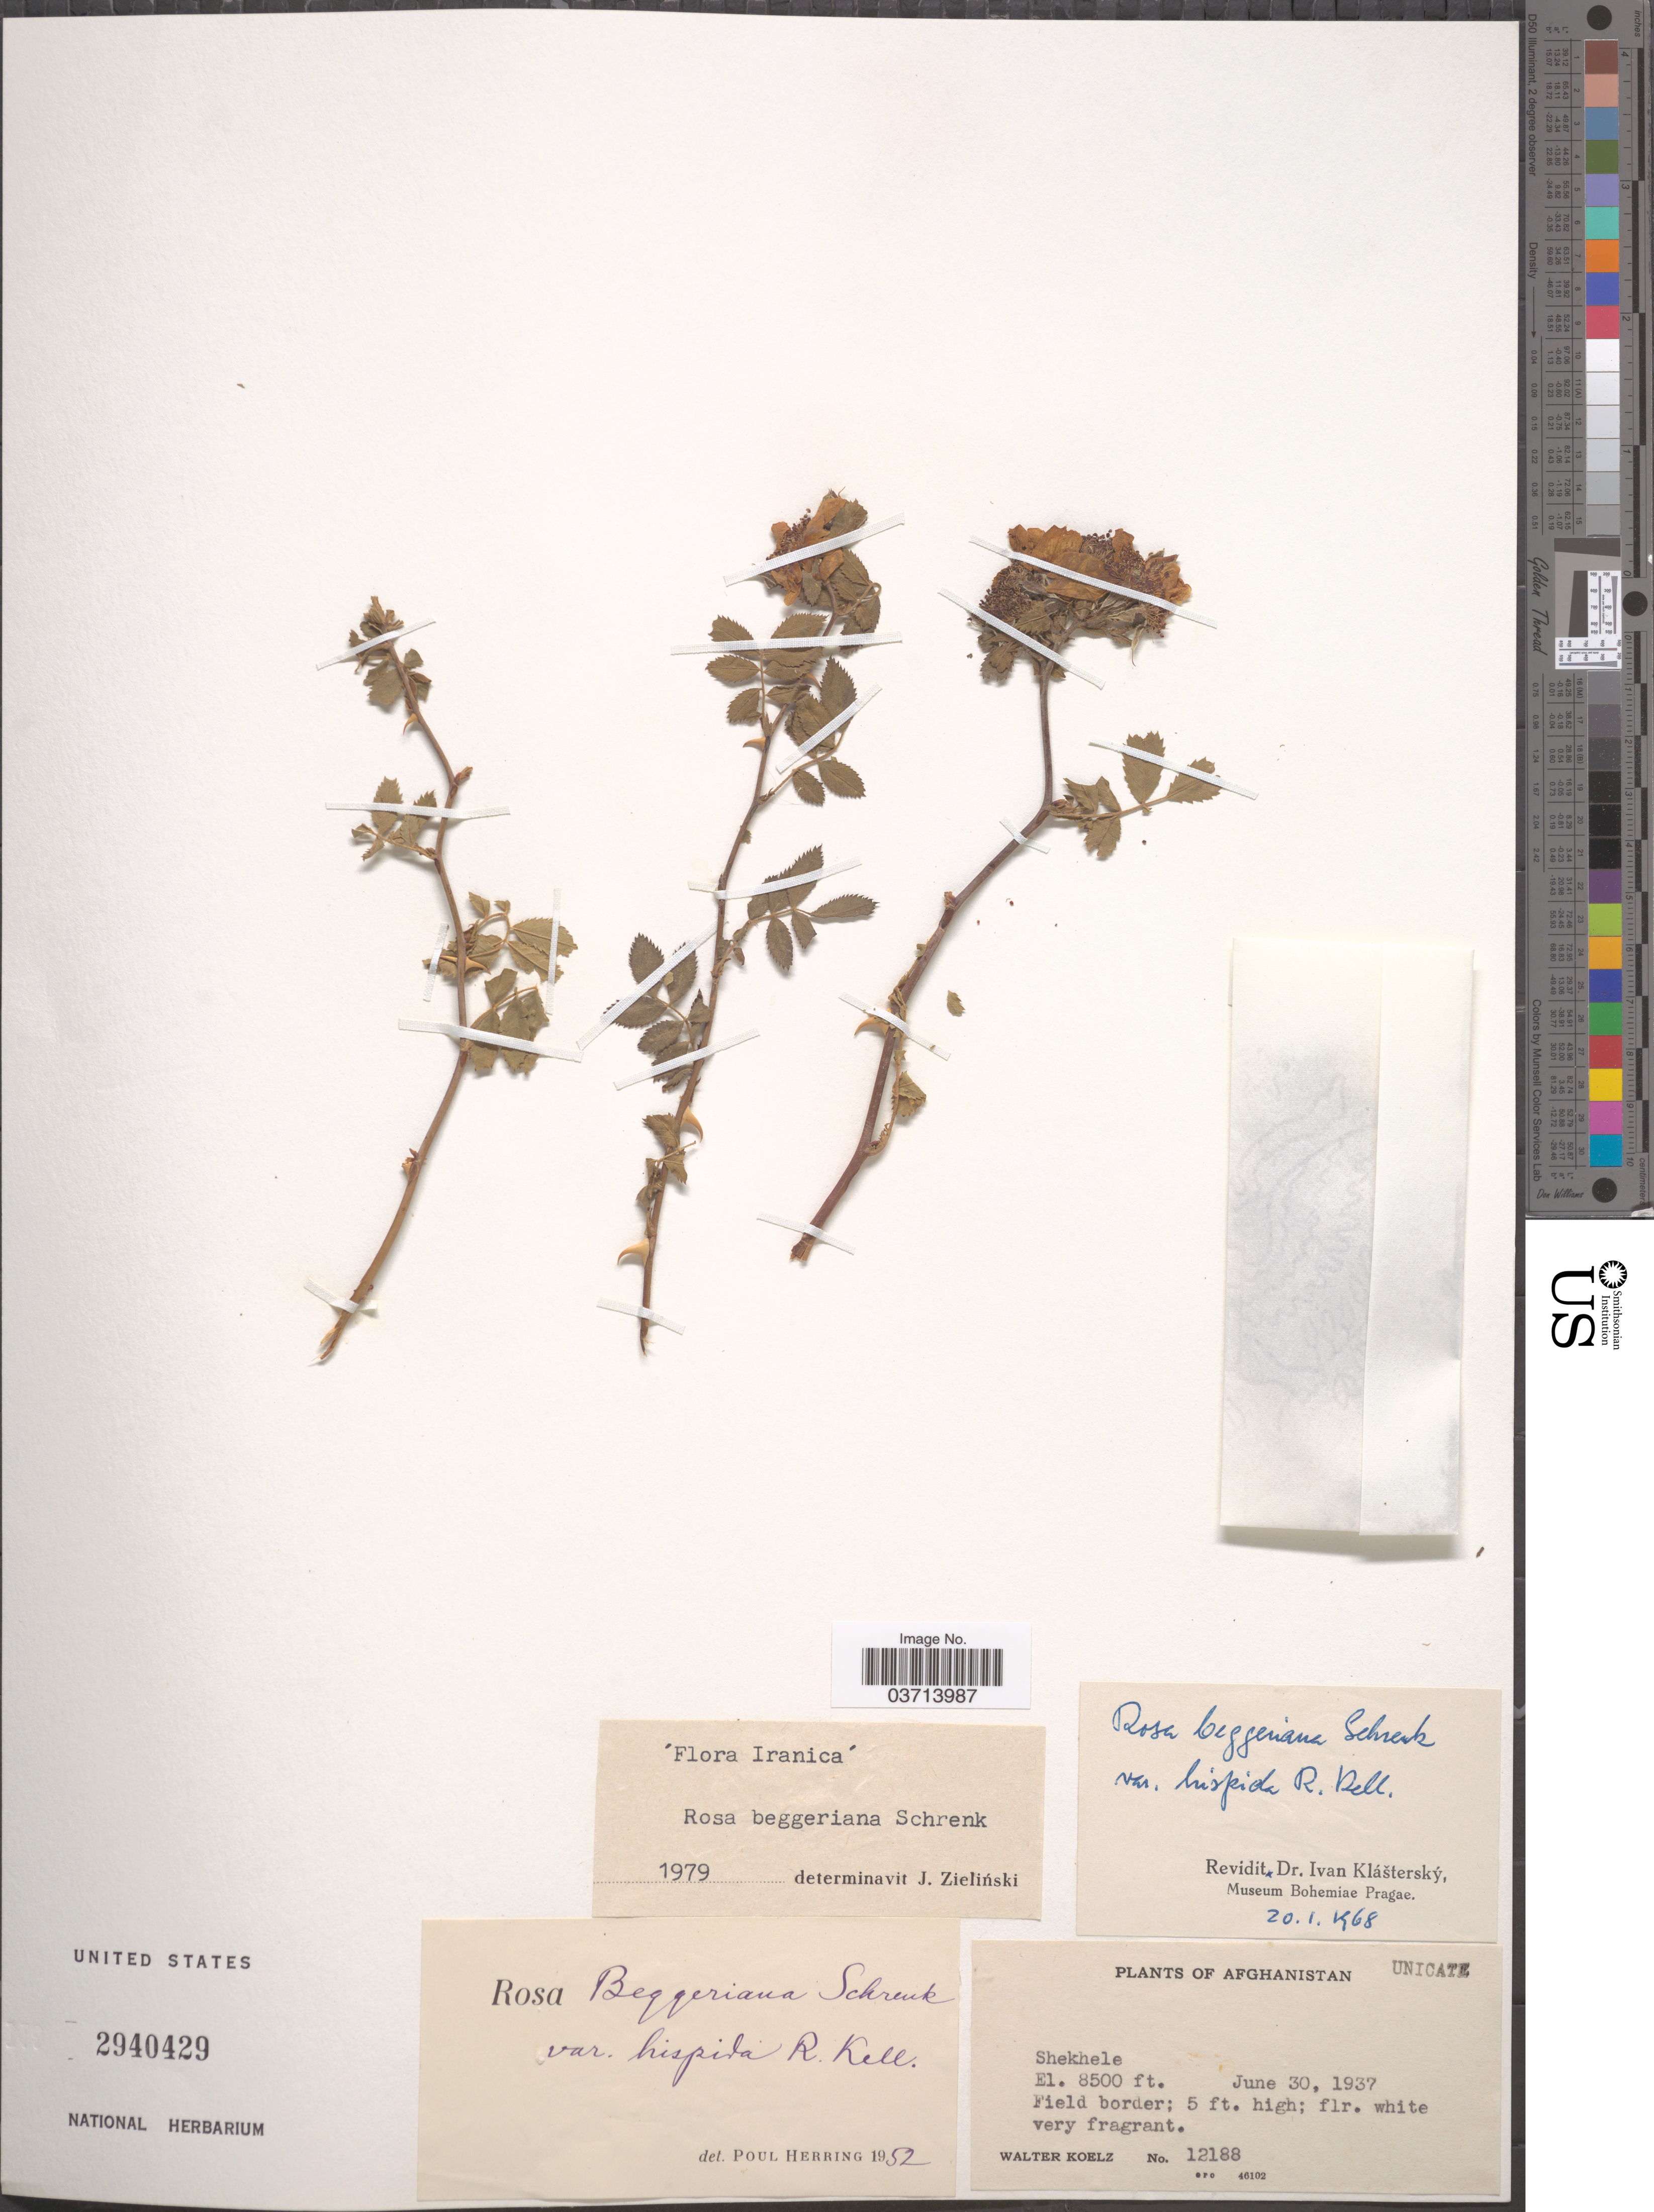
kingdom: Plantae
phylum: Tracheophyta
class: Magnoliopsida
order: Rosales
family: Rosaceae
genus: Rosa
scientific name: Rosa beggeriana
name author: Schrenk ex Fisch. & C.A. Mey.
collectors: W. N. Koelz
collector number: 12188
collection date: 1937-06-30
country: Afghanistan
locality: Shekhele.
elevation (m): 2591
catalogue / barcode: US 2940429